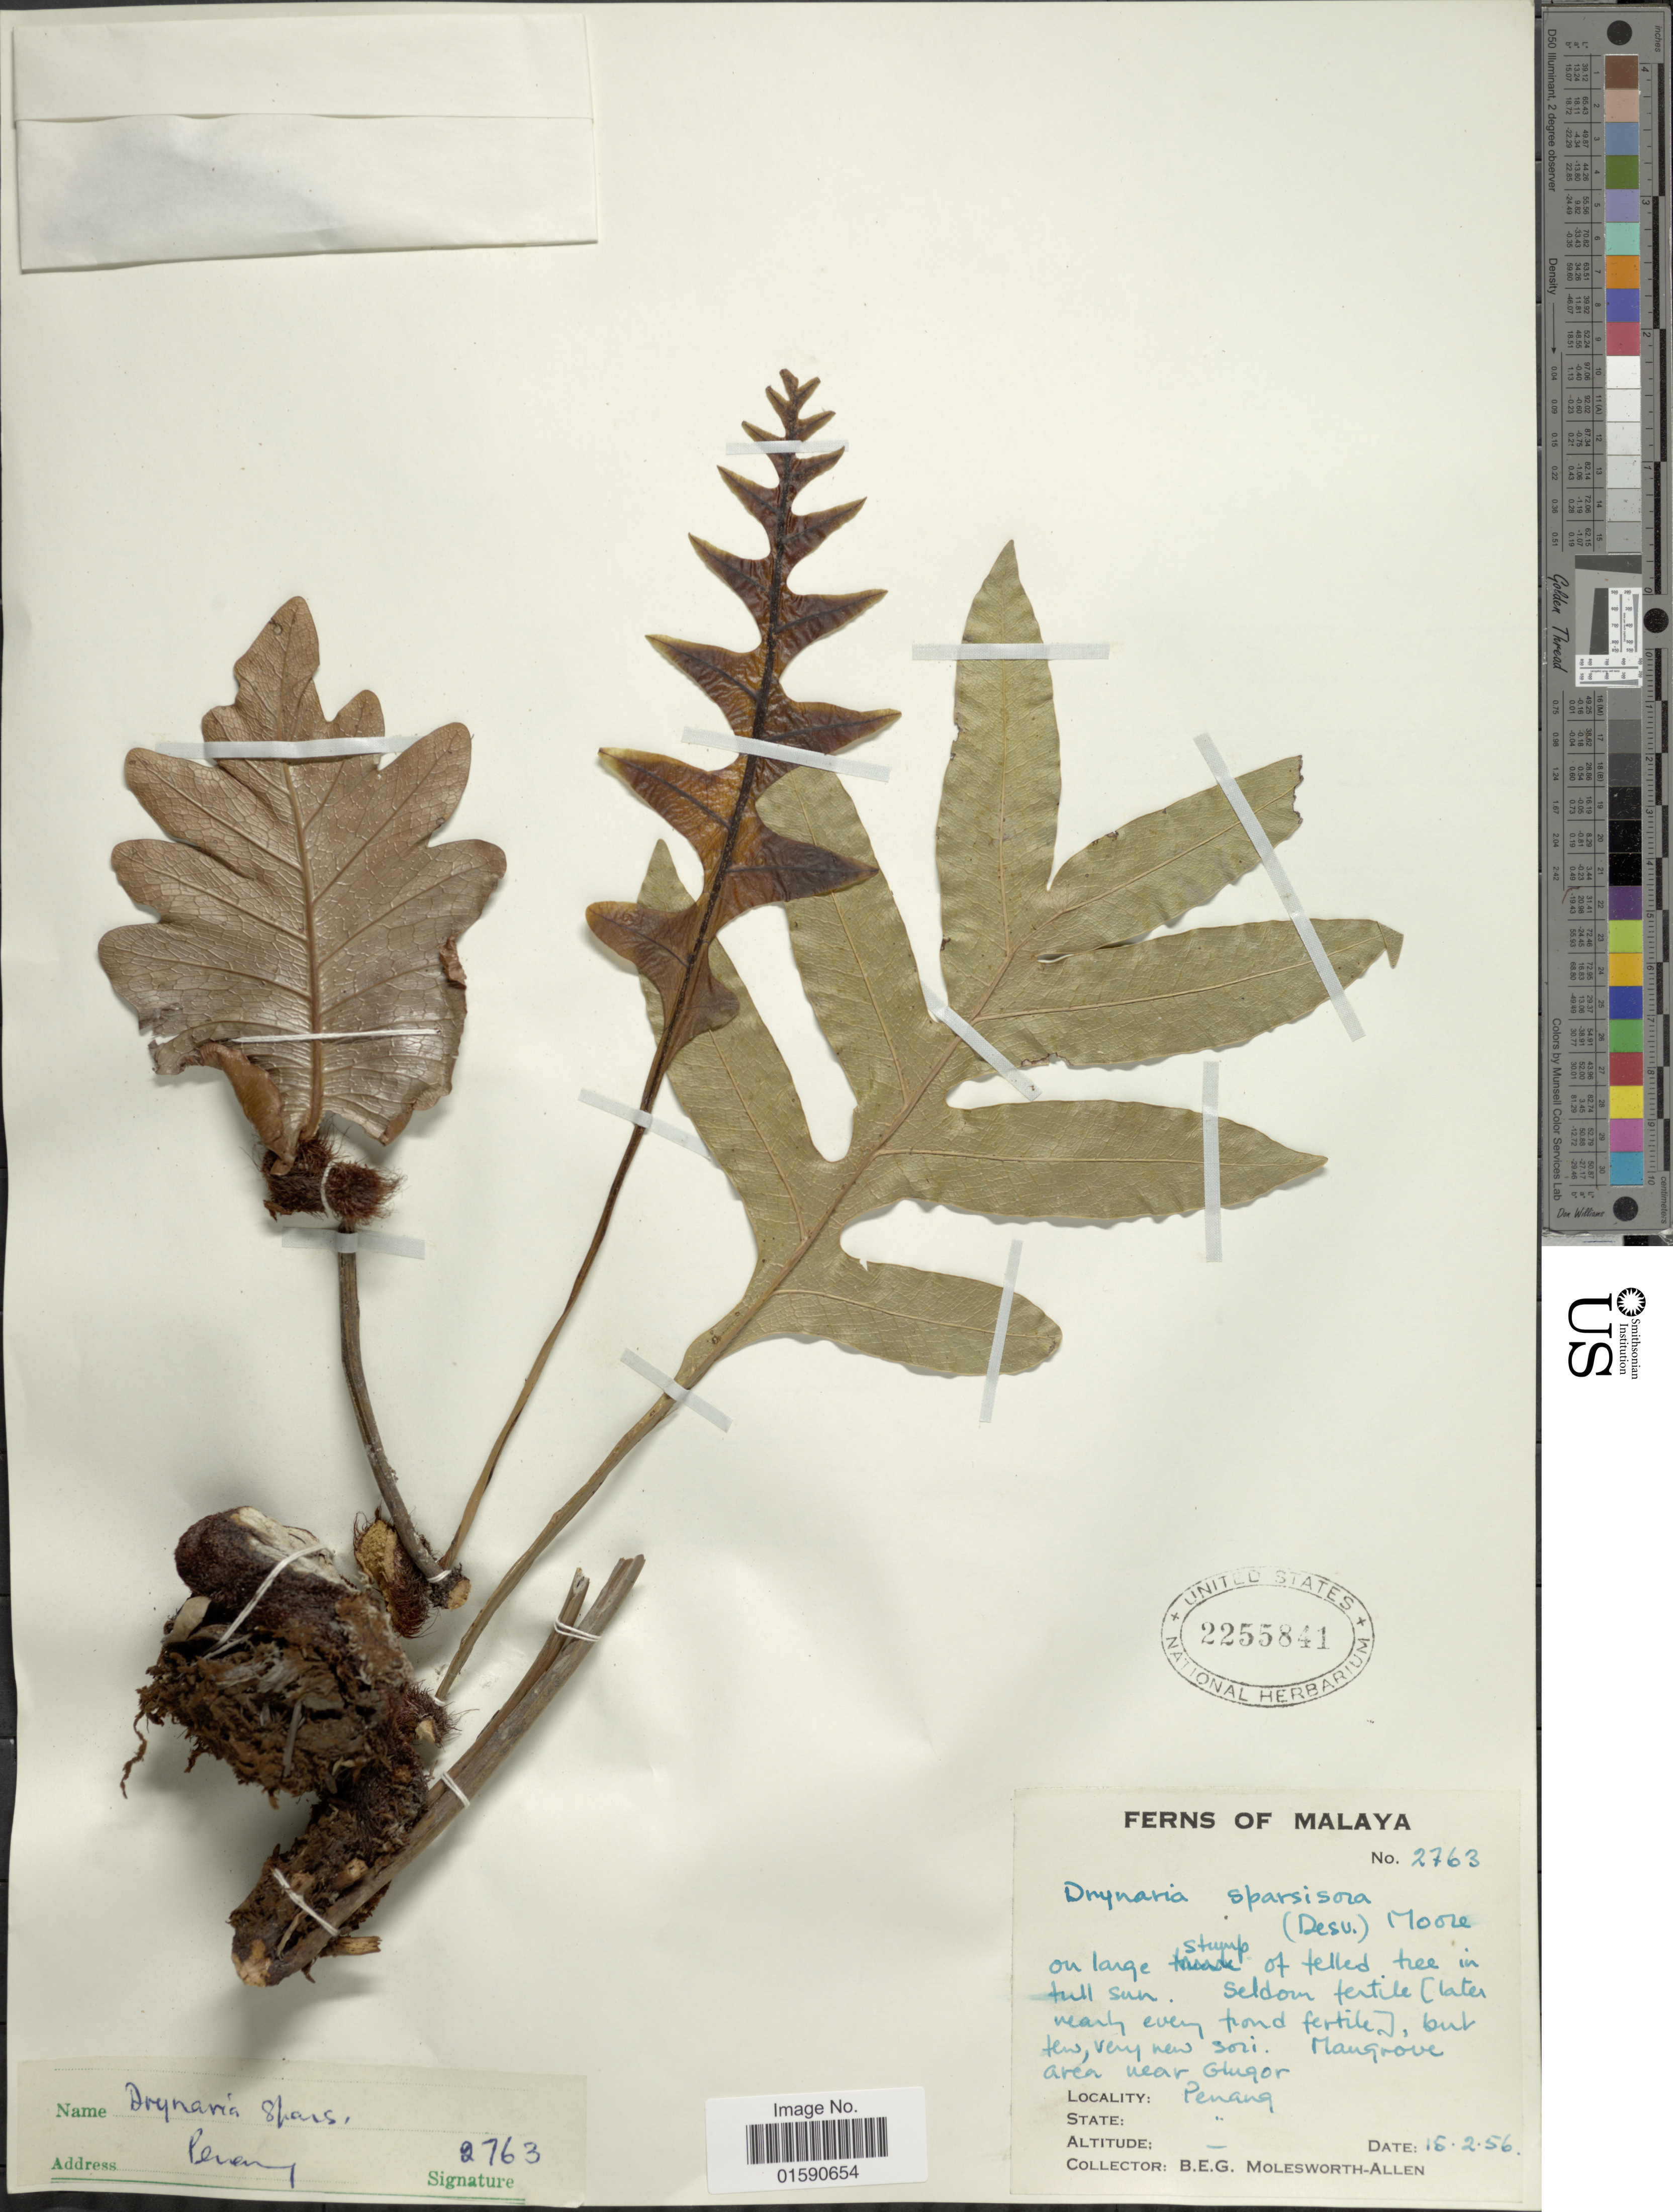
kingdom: Plantae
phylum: Tracheophyta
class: Polypodiopsida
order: Polypodiales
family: Polypodiaceae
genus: Drynaria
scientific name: Drynaria sparsisora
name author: (Desu.) T. Moore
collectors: B. E. G. Molesworth-Allen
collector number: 2763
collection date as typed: Transcribed d/m/y: 15/2/56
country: Malaysia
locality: Malaya, area near Glugor, Penang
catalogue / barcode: US 2255841